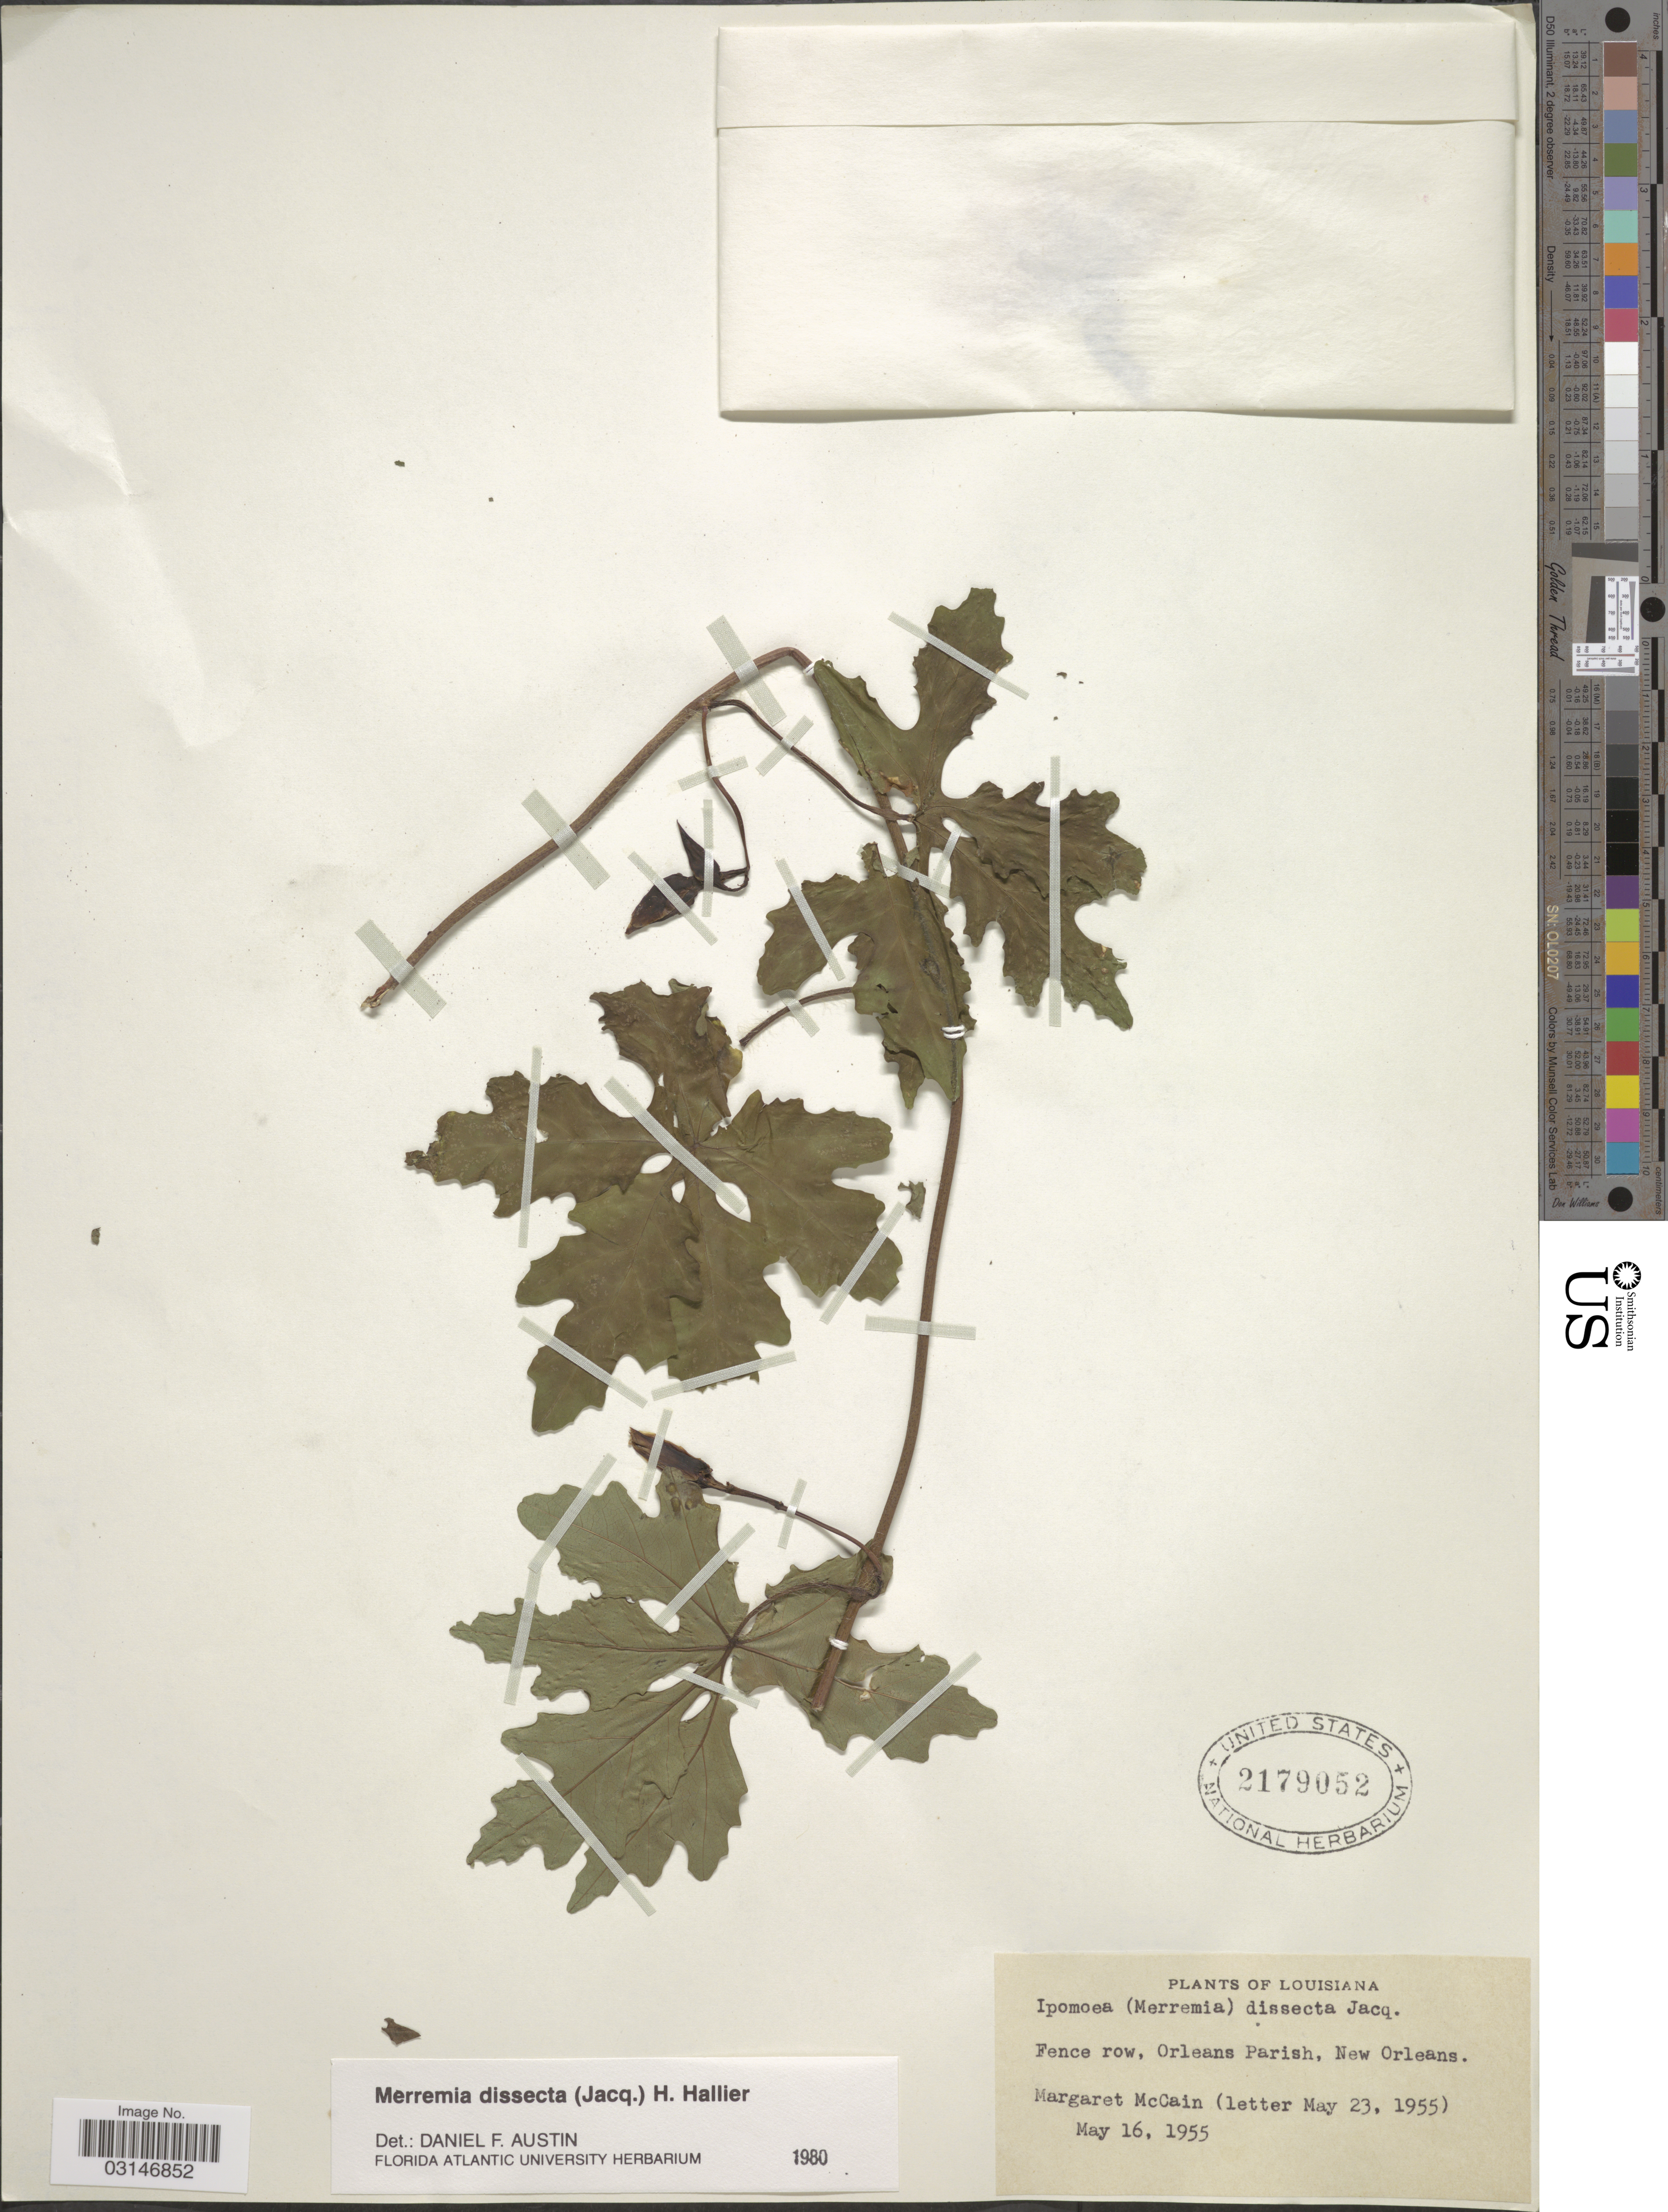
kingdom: Plantae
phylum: Tracheophyta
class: Magnoliopsida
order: Solanales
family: Convolvulaceae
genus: Distimake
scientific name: Distimake dissectus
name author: (Jacq.) A. R. Simões & Staples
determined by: Strong, Mark T., (BOT), Smithsonian Institution - National Museum of Natural History (UNITED STATES)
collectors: M. McCain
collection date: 1955-05-16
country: United States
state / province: Louisiana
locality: Fence row, Orleans Parish, New Orleans.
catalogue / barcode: US 2179052